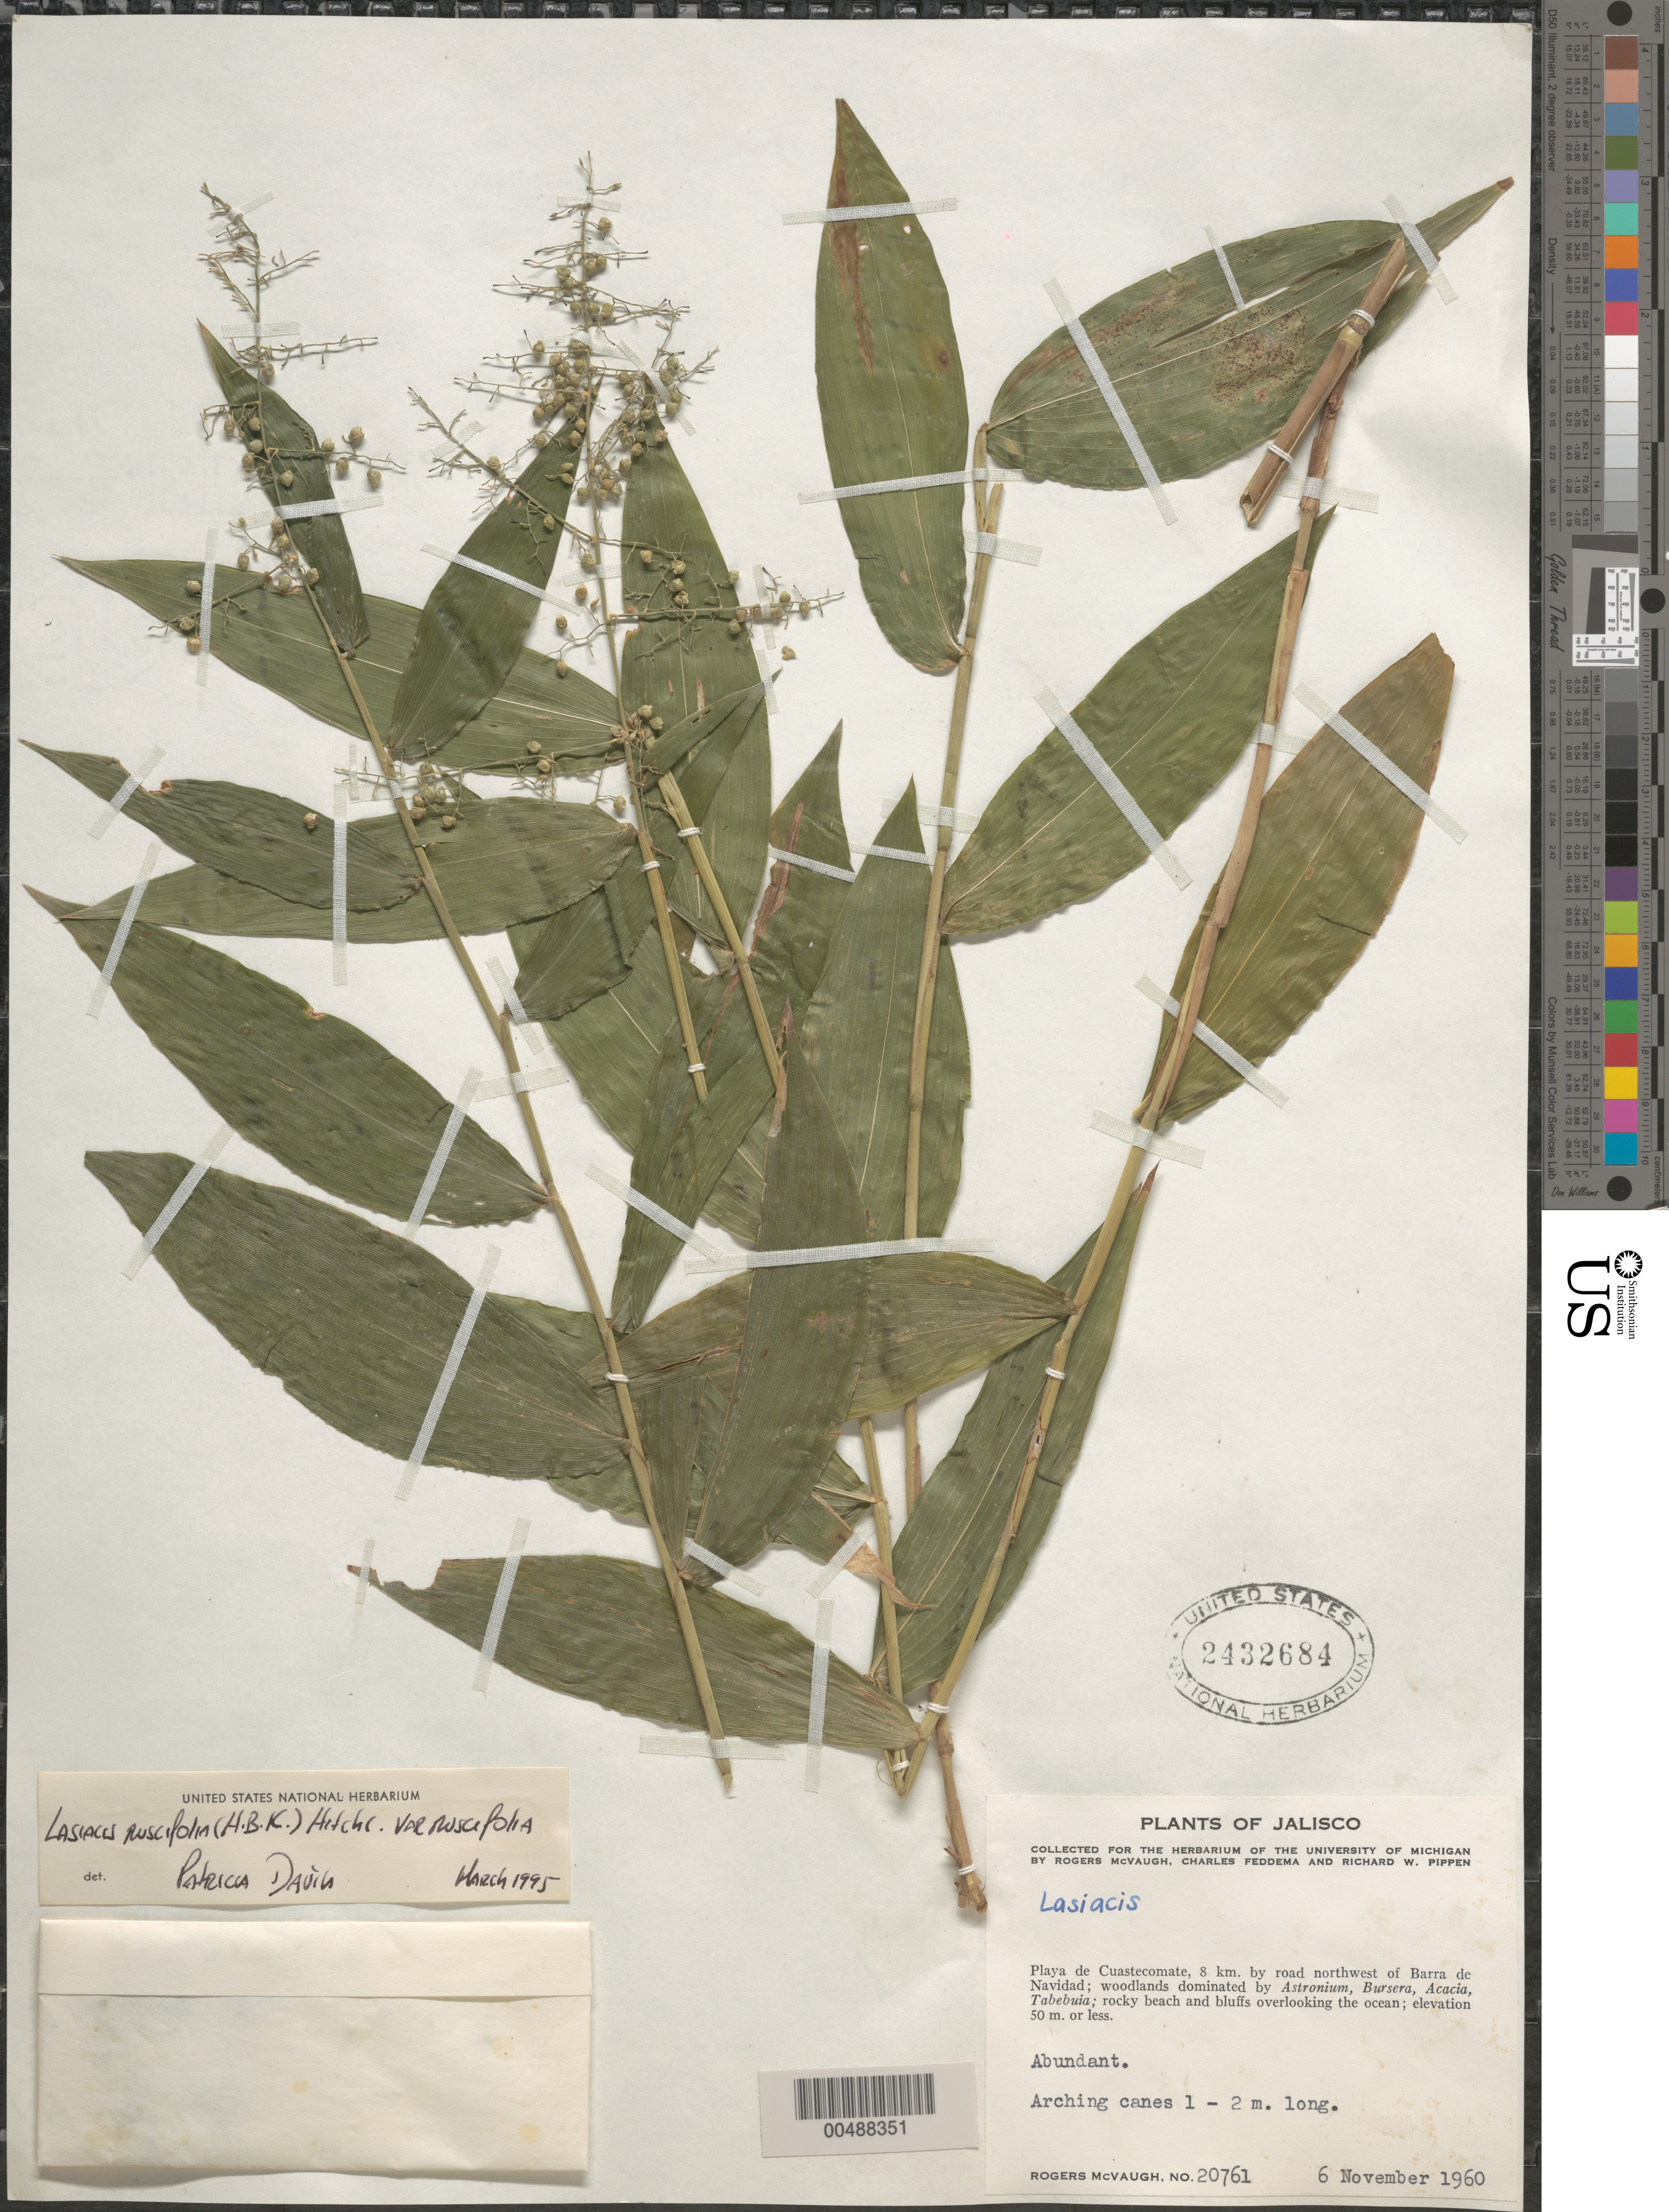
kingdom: Plantae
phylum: Tracheophyta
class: Liliopsida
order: Poales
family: Poaceae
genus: Lasiacis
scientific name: Lasiacis ruscifolia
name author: (Kunth) Hitchc.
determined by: Dávila, P. D.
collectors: R. McVaugh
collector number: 20761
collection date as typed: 6 Nov 1960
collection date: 1960-11-06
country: Mexico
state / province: Jalisco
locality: Playa de Cuastecomate, 8 km by rd NW of Barra de Navidad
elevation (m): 0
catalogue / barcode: US 2432684